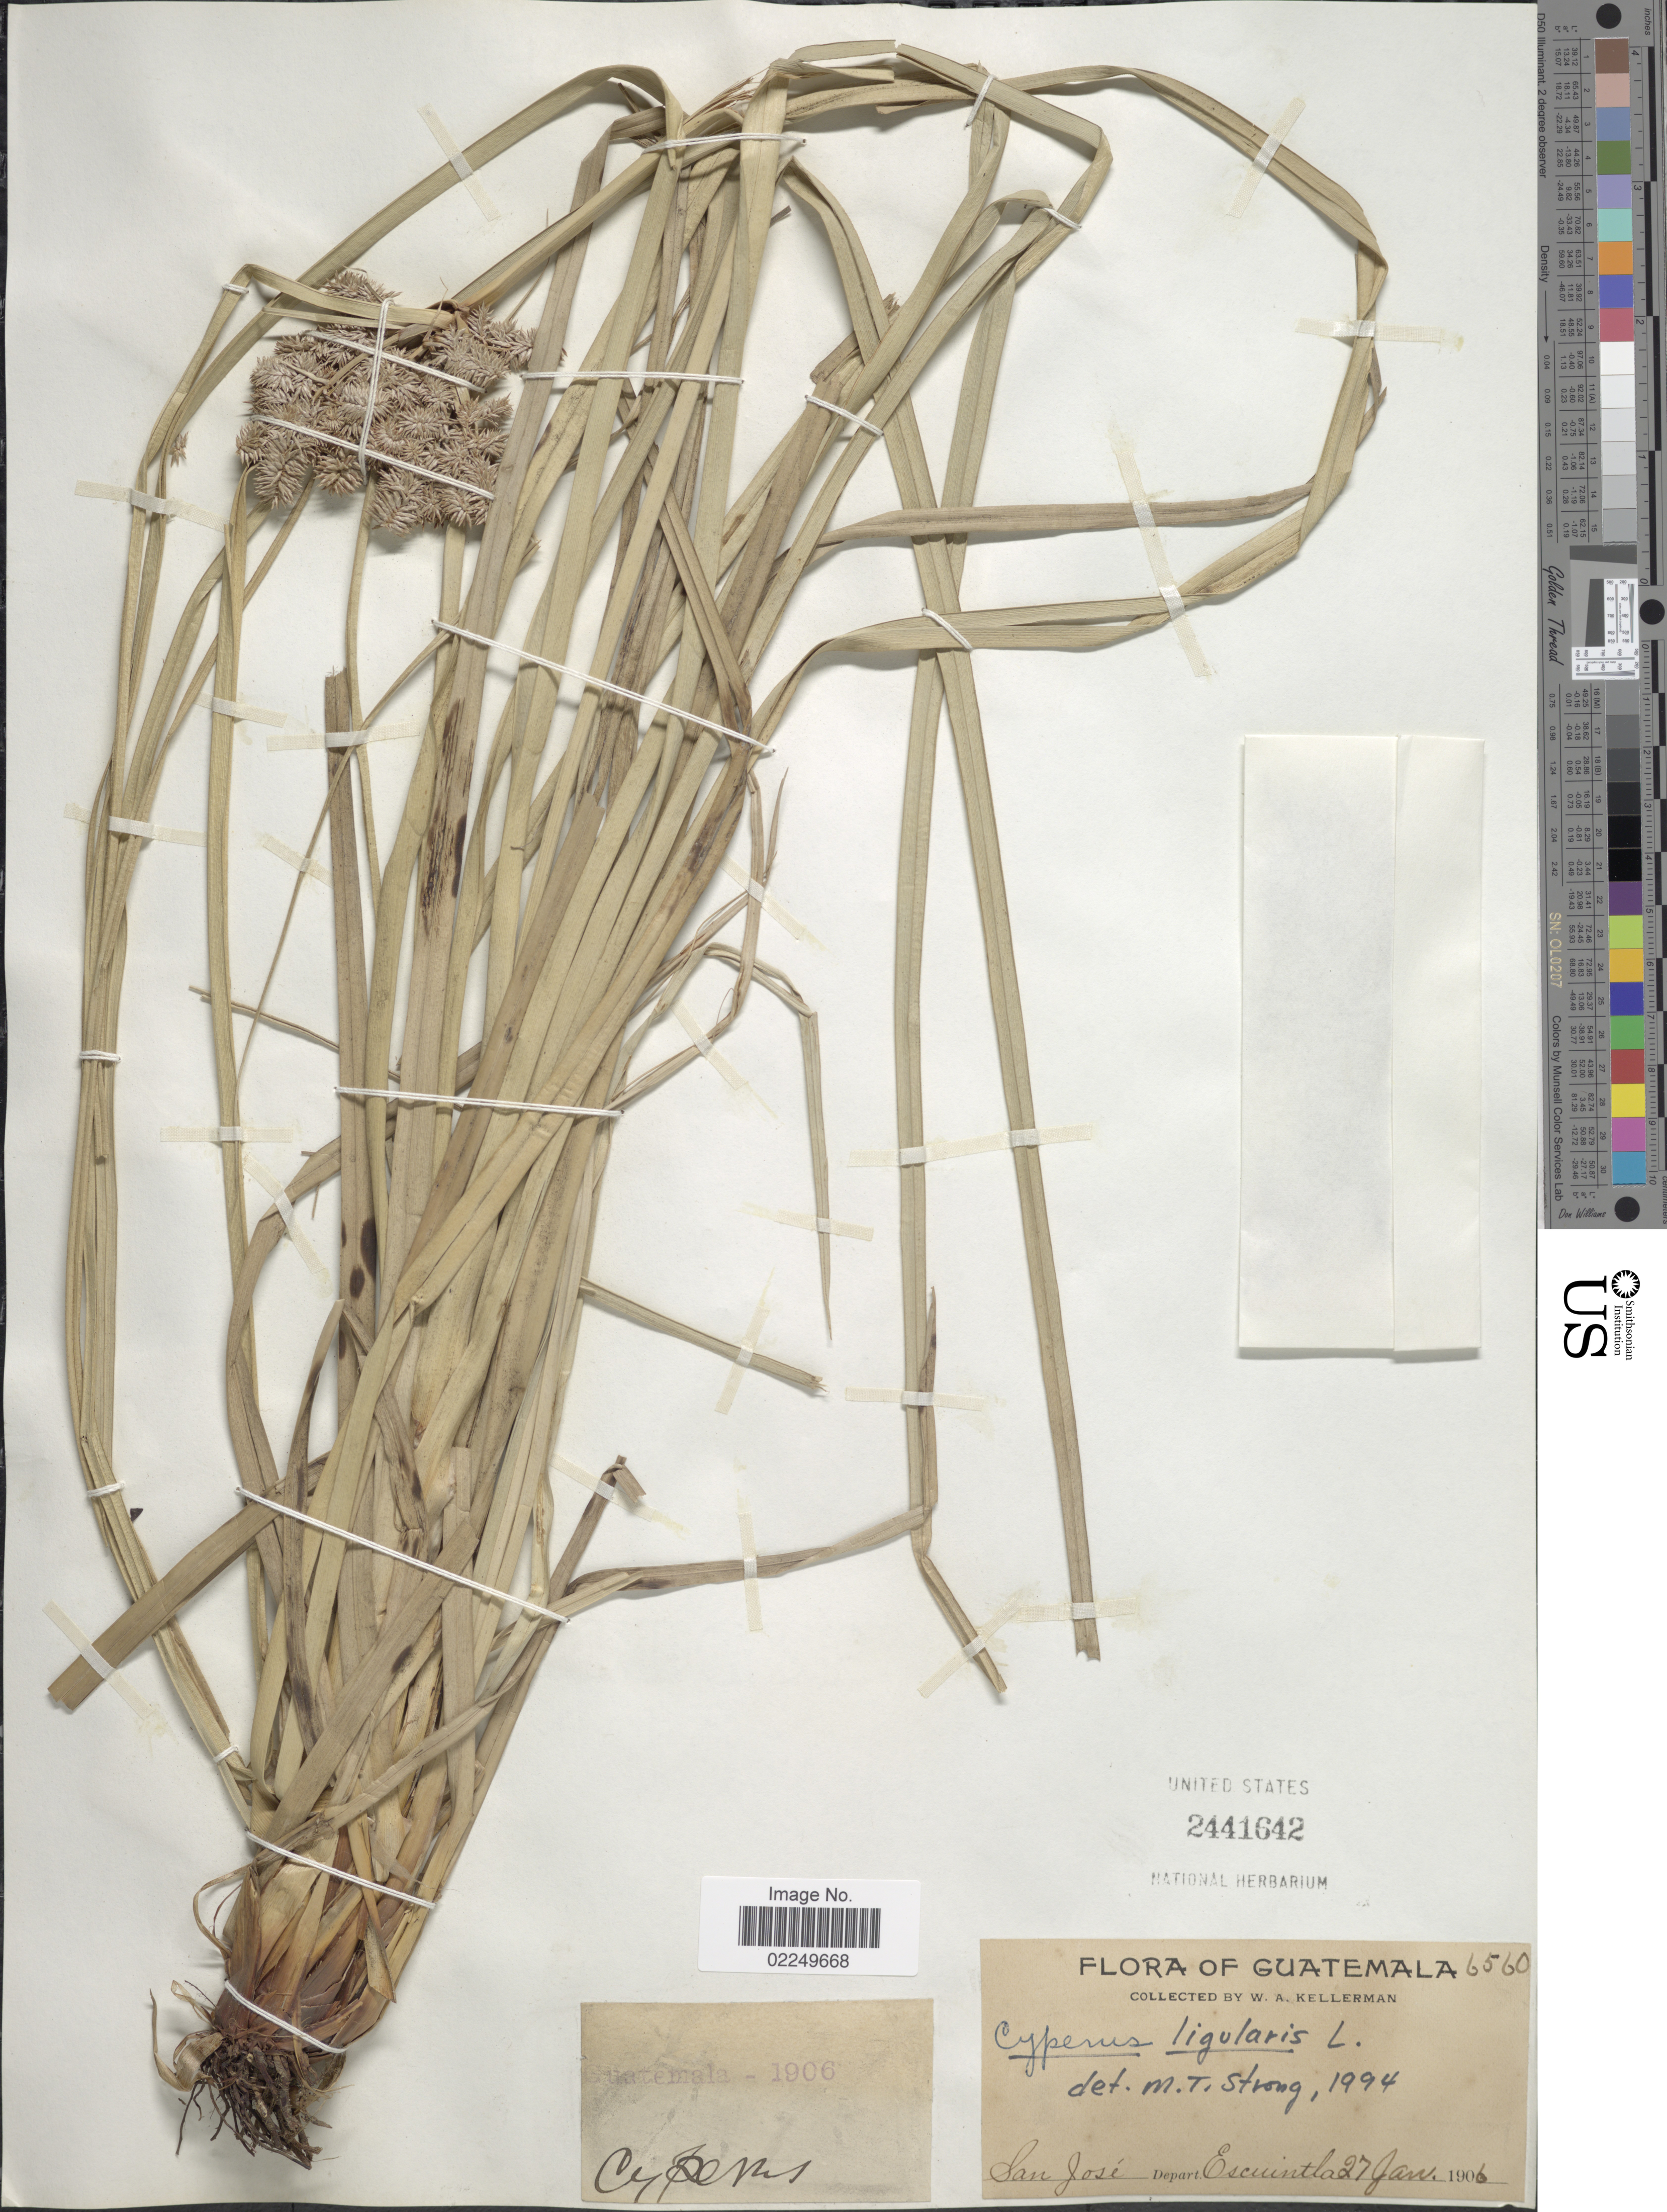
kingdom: Plantae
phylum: Tracheophyta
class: Liliopsida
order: Poales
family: Cyperaceae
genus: Cyperus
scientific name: Cyperus ligularis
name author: L.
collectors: W. Kellerman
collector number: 6560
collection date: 1906-01-27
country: Guatemala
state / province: Escuintla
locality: San Jose, Depart. Escuintla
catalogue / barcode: US 2441642